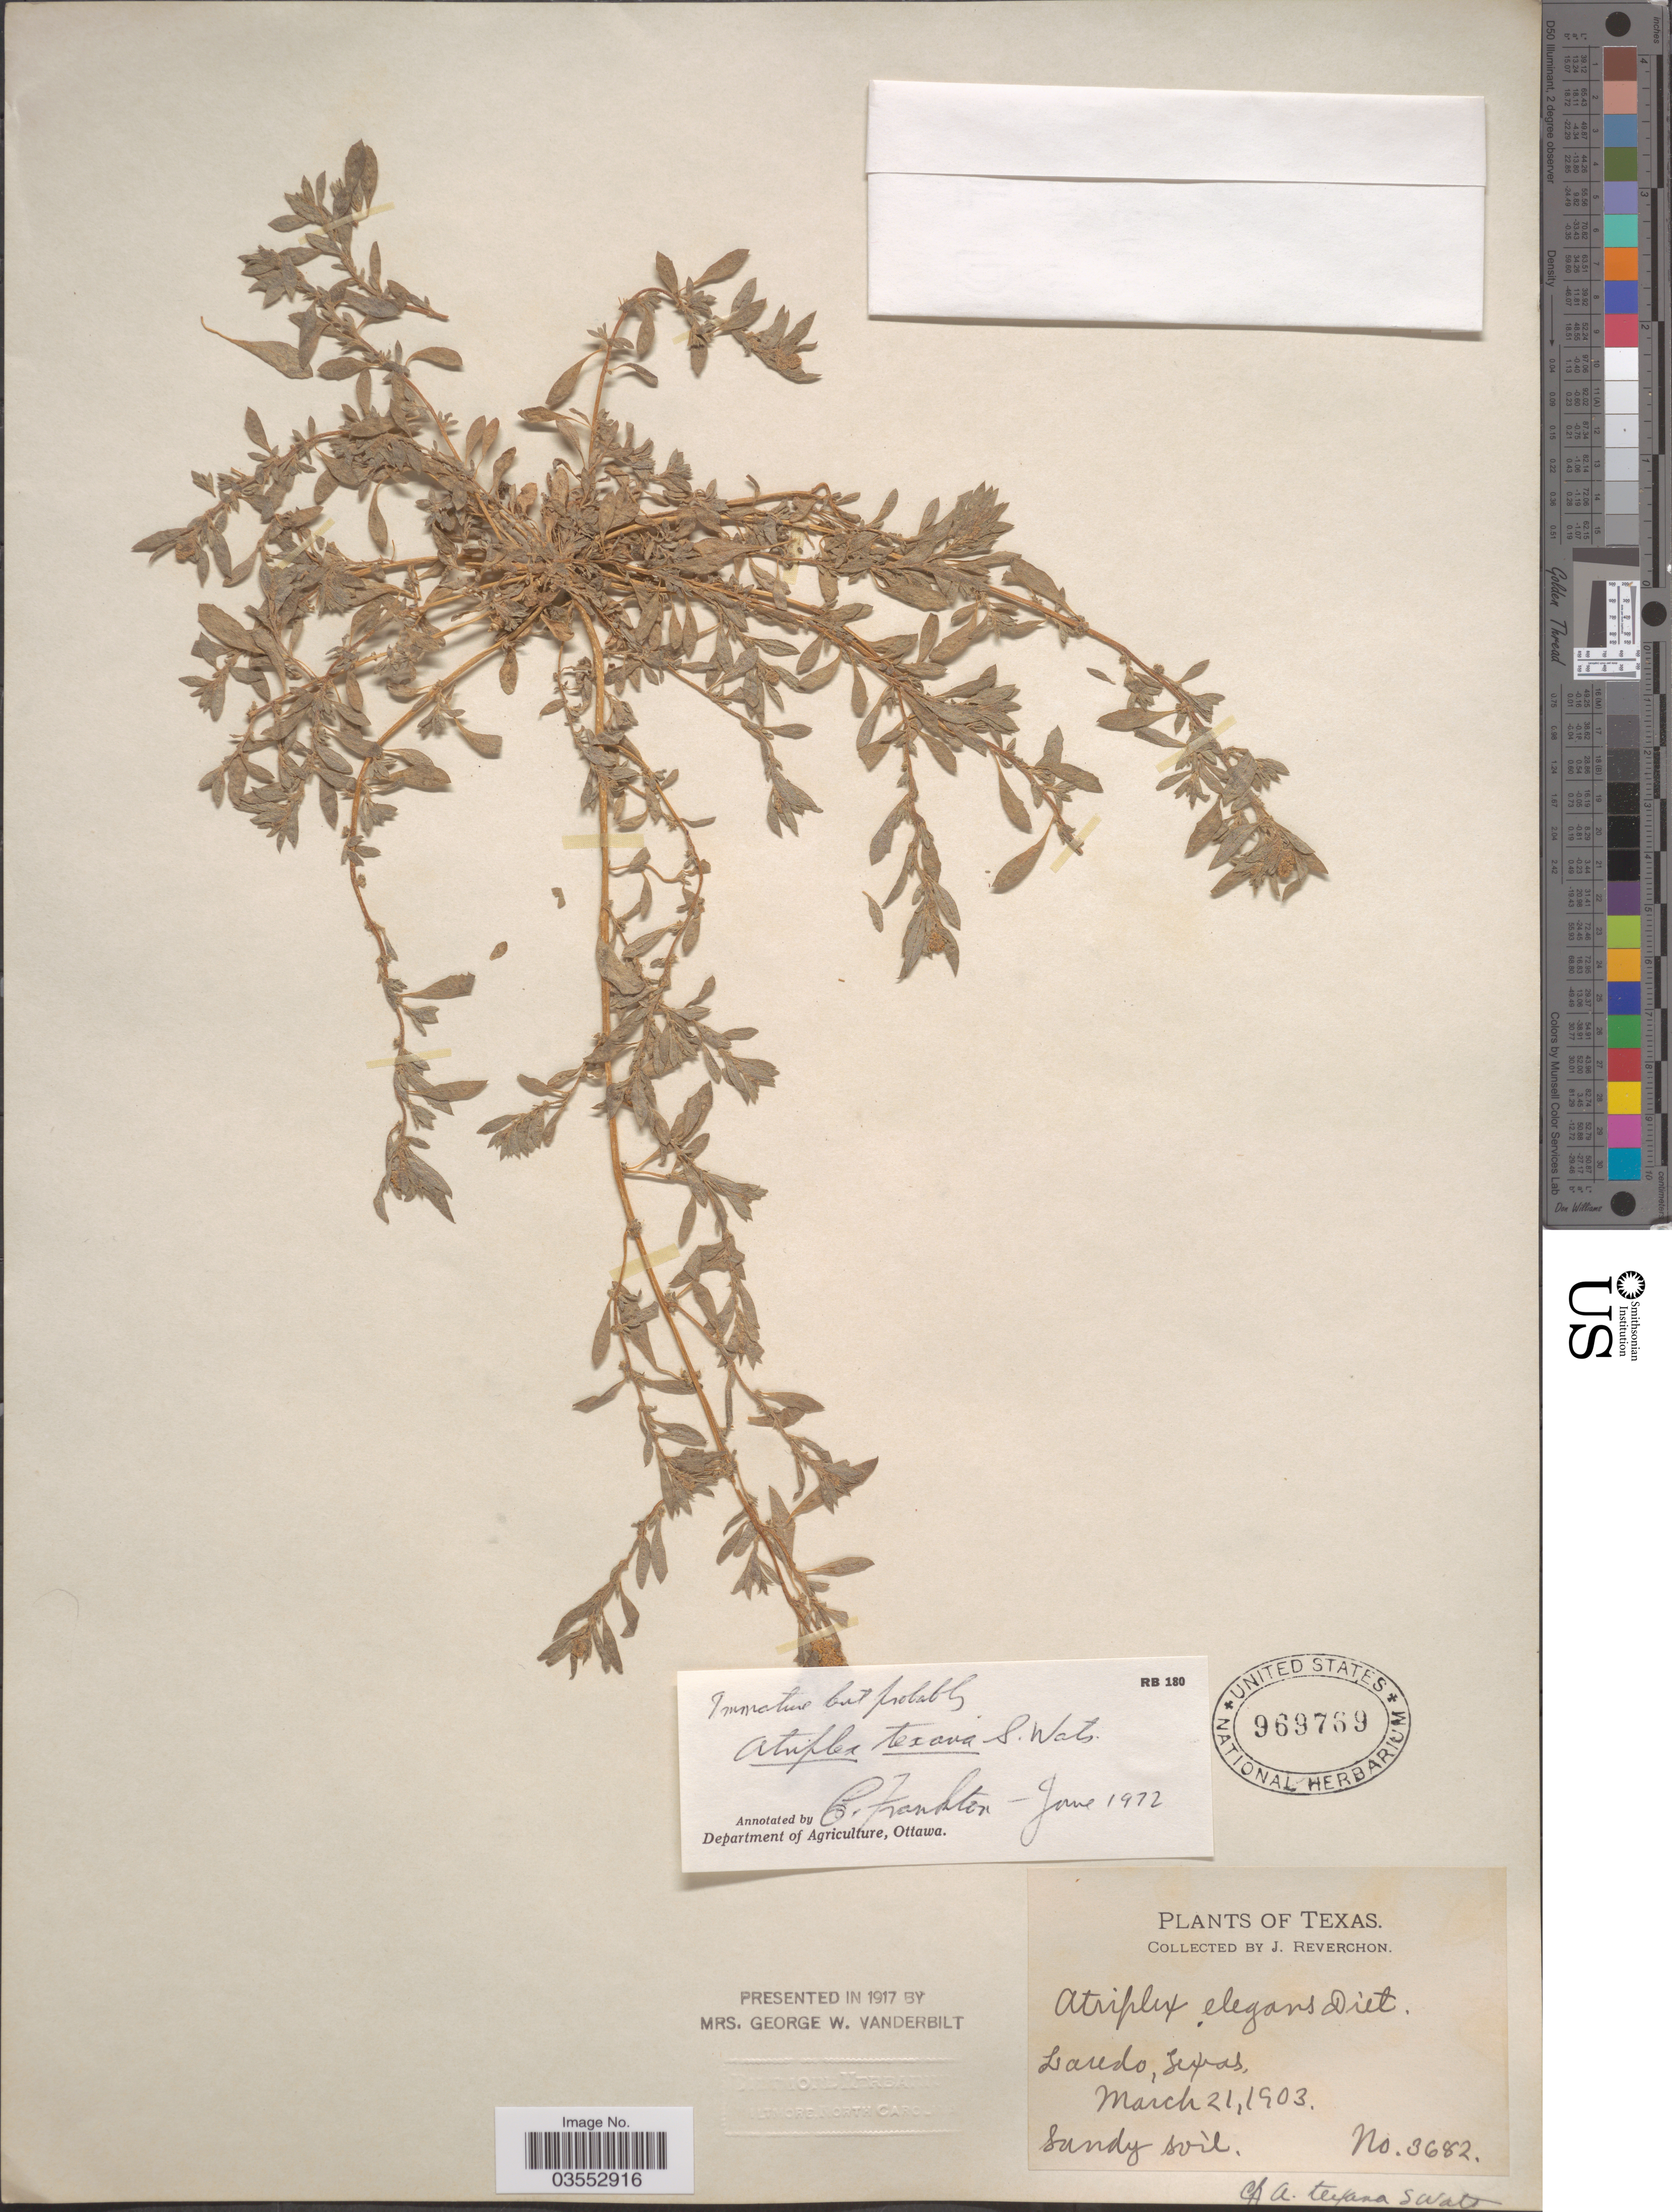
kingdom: Plantae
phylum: Tracheophyta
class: Magnoliopsida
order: Caryophyllales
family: Amaranthaceae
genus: Atriplex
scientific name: Atriplex texana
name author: S. Watson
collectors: J. Reverchon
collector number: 3682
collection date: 1903-03-21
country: United States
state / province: Texas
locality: Laredo.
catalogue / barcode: US 969769